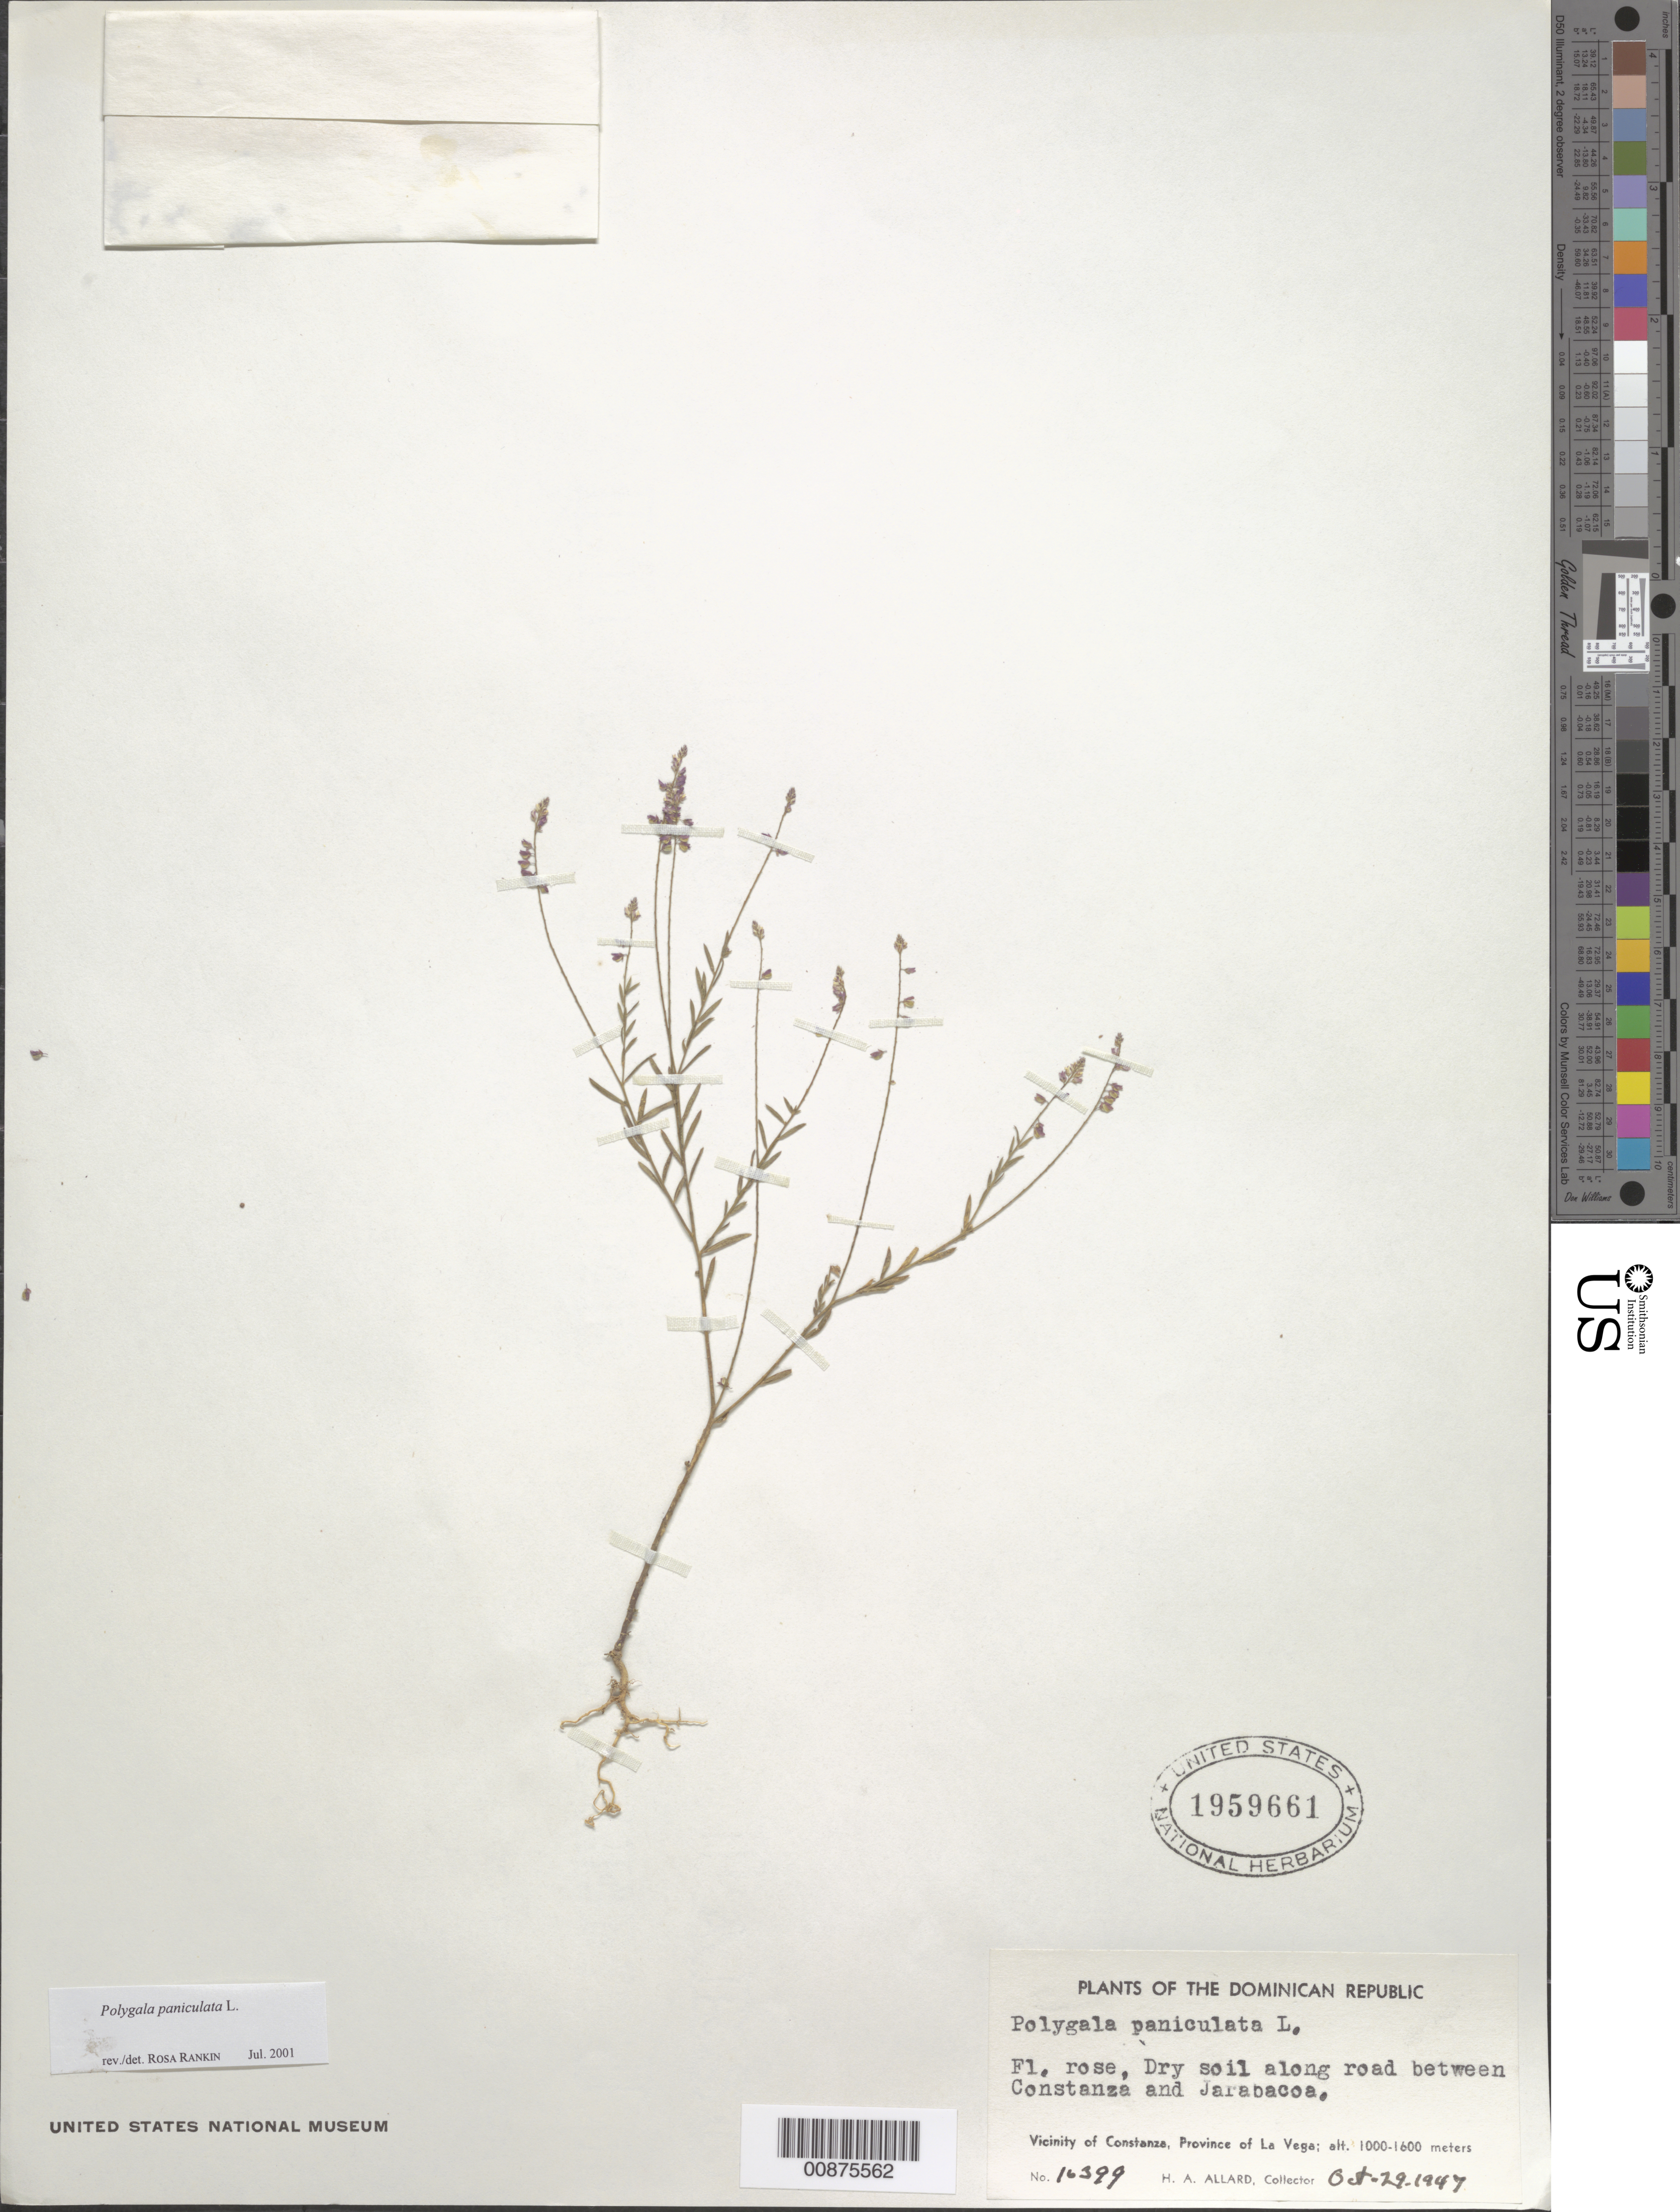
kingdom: Plantae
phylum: Tracheophyta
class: Magnoliopsida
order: Fabales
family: Polygalaceae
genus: Polygala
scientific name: Polygala paniculata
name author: L.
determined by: Rankin Rodriguez, Rosa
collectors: H. A. Allard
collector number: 16399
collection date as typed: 29 Oct 1947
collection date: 1947-10-29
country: Dominican Republic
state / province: La Vega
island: Hispaniola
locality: Vicinity of Constanza, between Constanza and Jarabacoa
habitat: Dry soil along road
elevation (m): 1000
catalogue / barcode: US 1959661